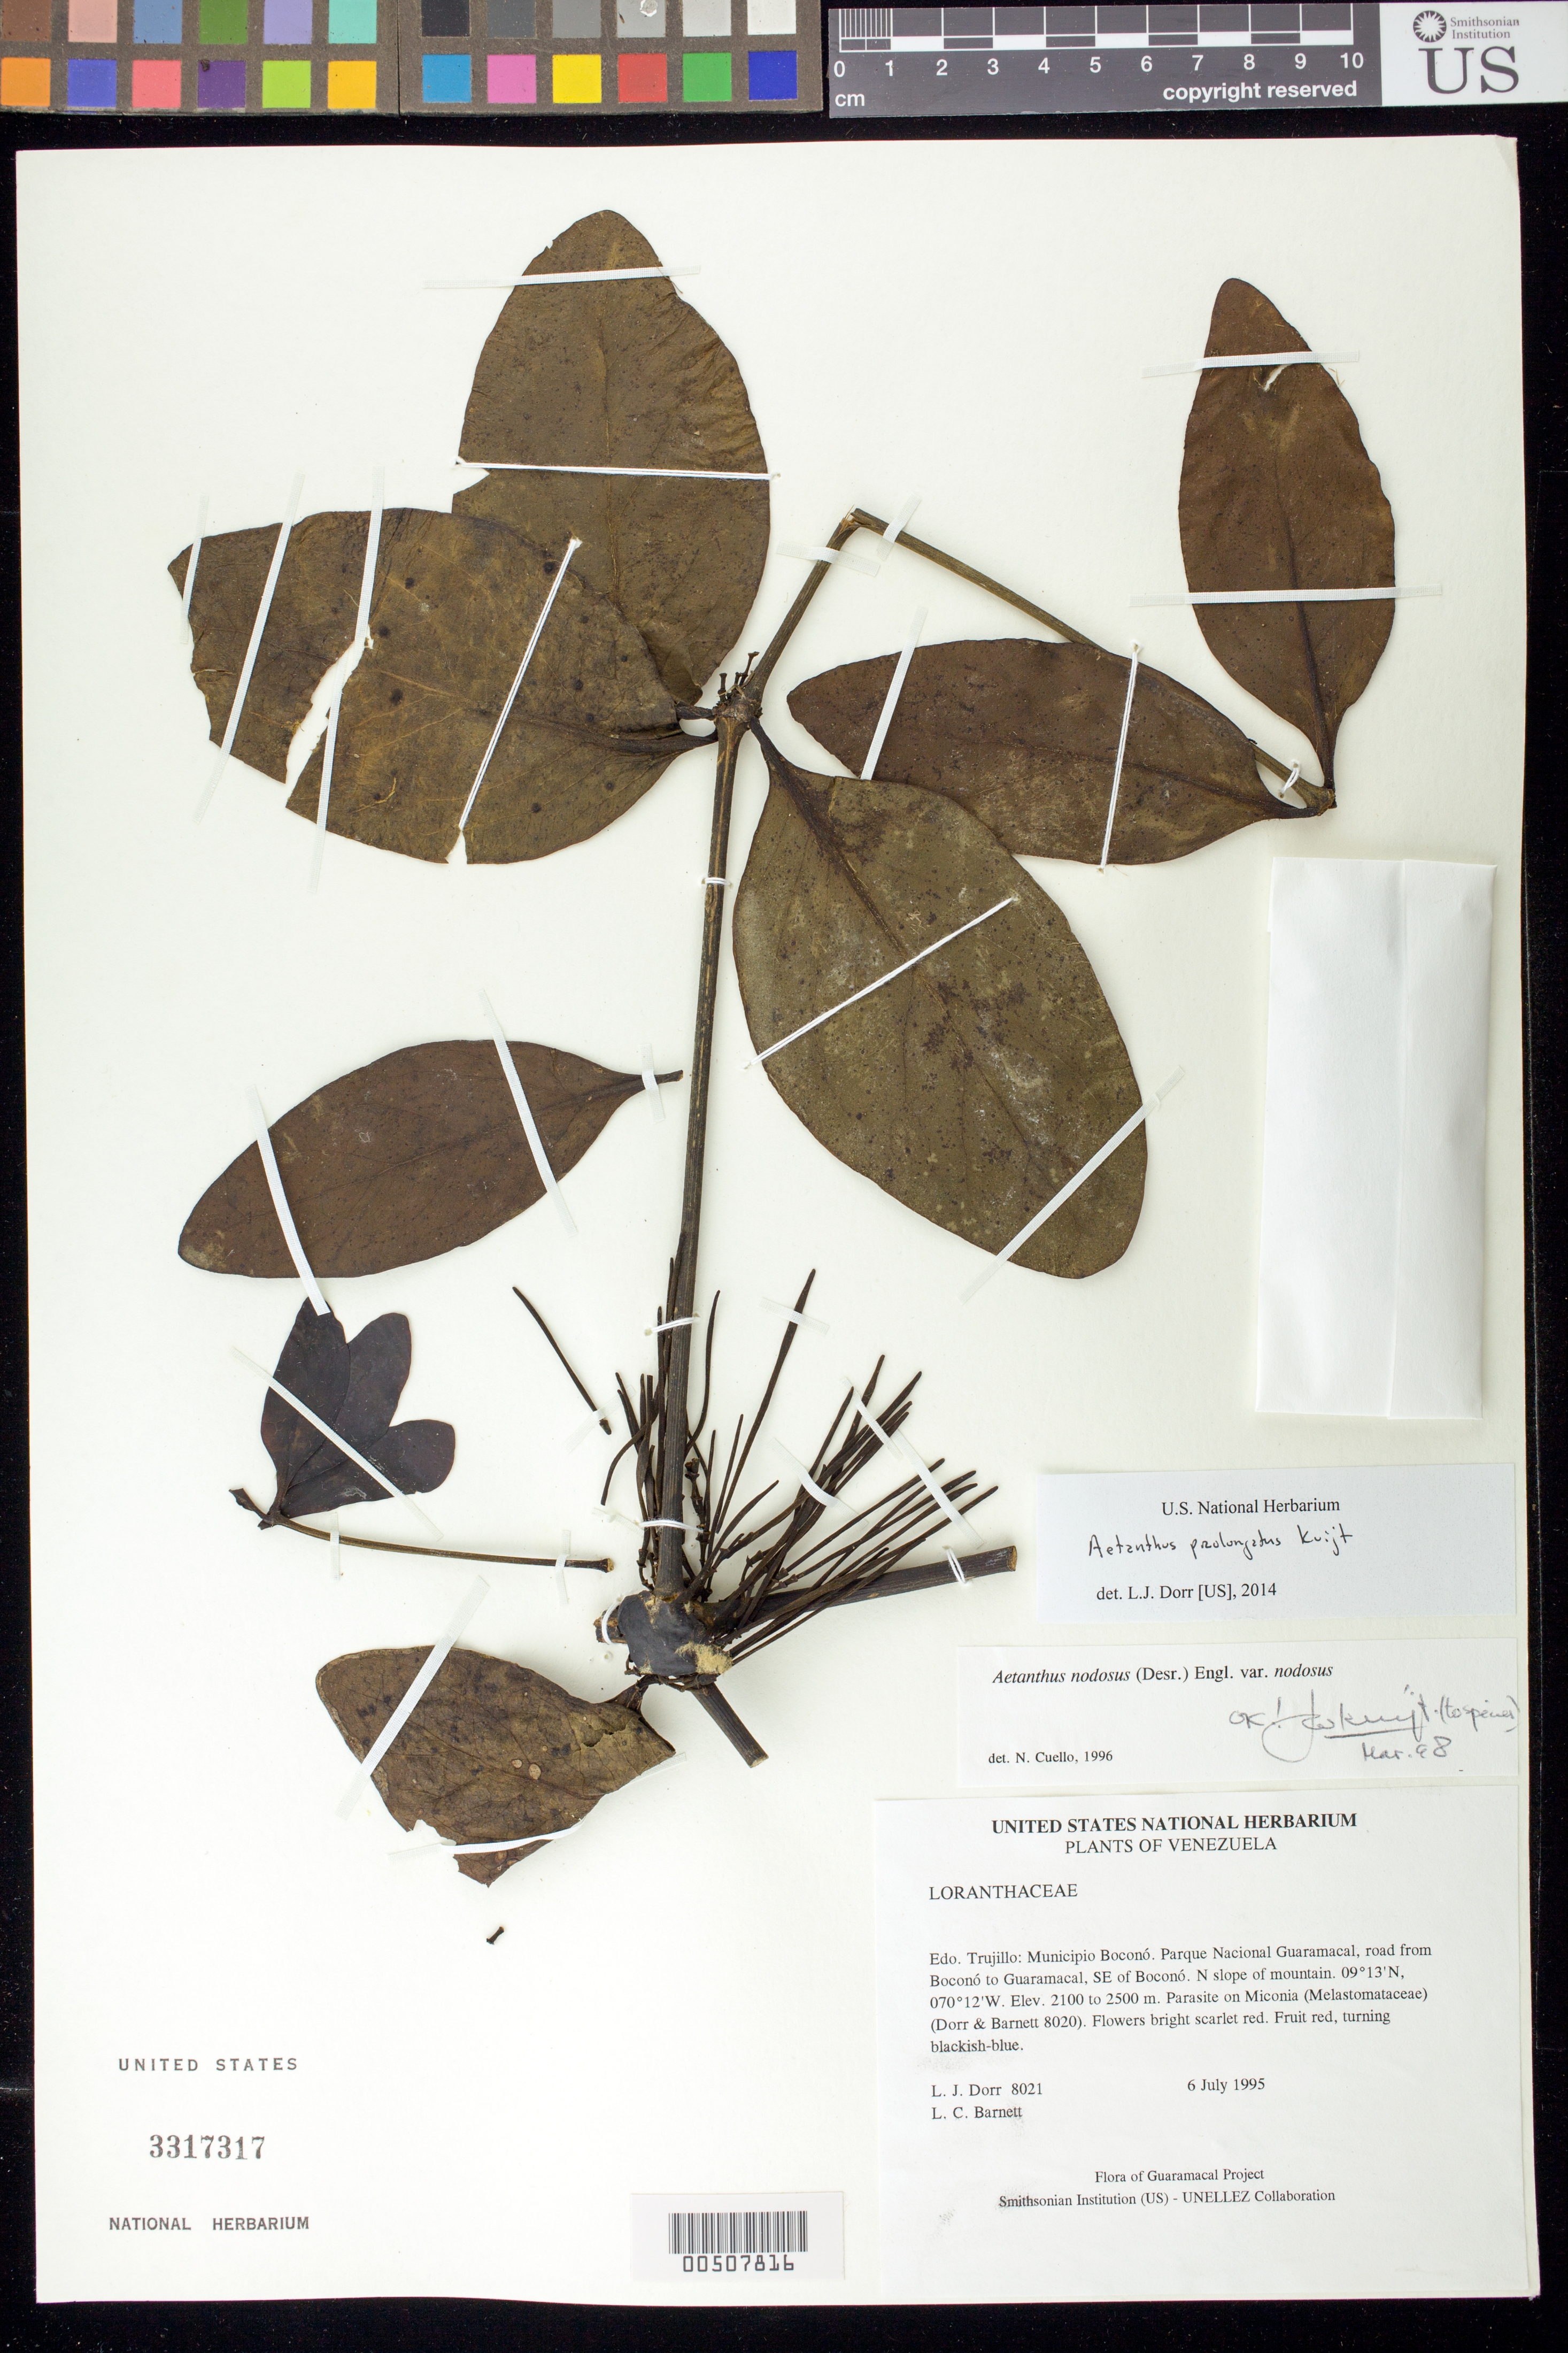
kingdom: Plantae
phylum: Tracheophyta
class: Magnoliopsida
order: Santalales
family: Loranthaceae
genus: Aetanthus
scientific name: Aetanthus prolongatus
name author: Kuijt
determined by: Dorr, L. J., (BOT), Smithsonian Institution - National Museum of Natural History (UNITED STATES)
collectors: L. J. Dorr & L. C. Barnett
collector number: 8021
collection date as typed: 06 Jul 1995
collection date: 1995-07-06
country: Venezuela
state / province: Trujillo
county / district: Boconó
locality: Parque Nacional Guaramacal, road from Boconó to Guaramacal, SE of Boconó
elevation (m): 2100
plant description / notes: PORT, US, UVIC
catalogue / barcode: US 3317317